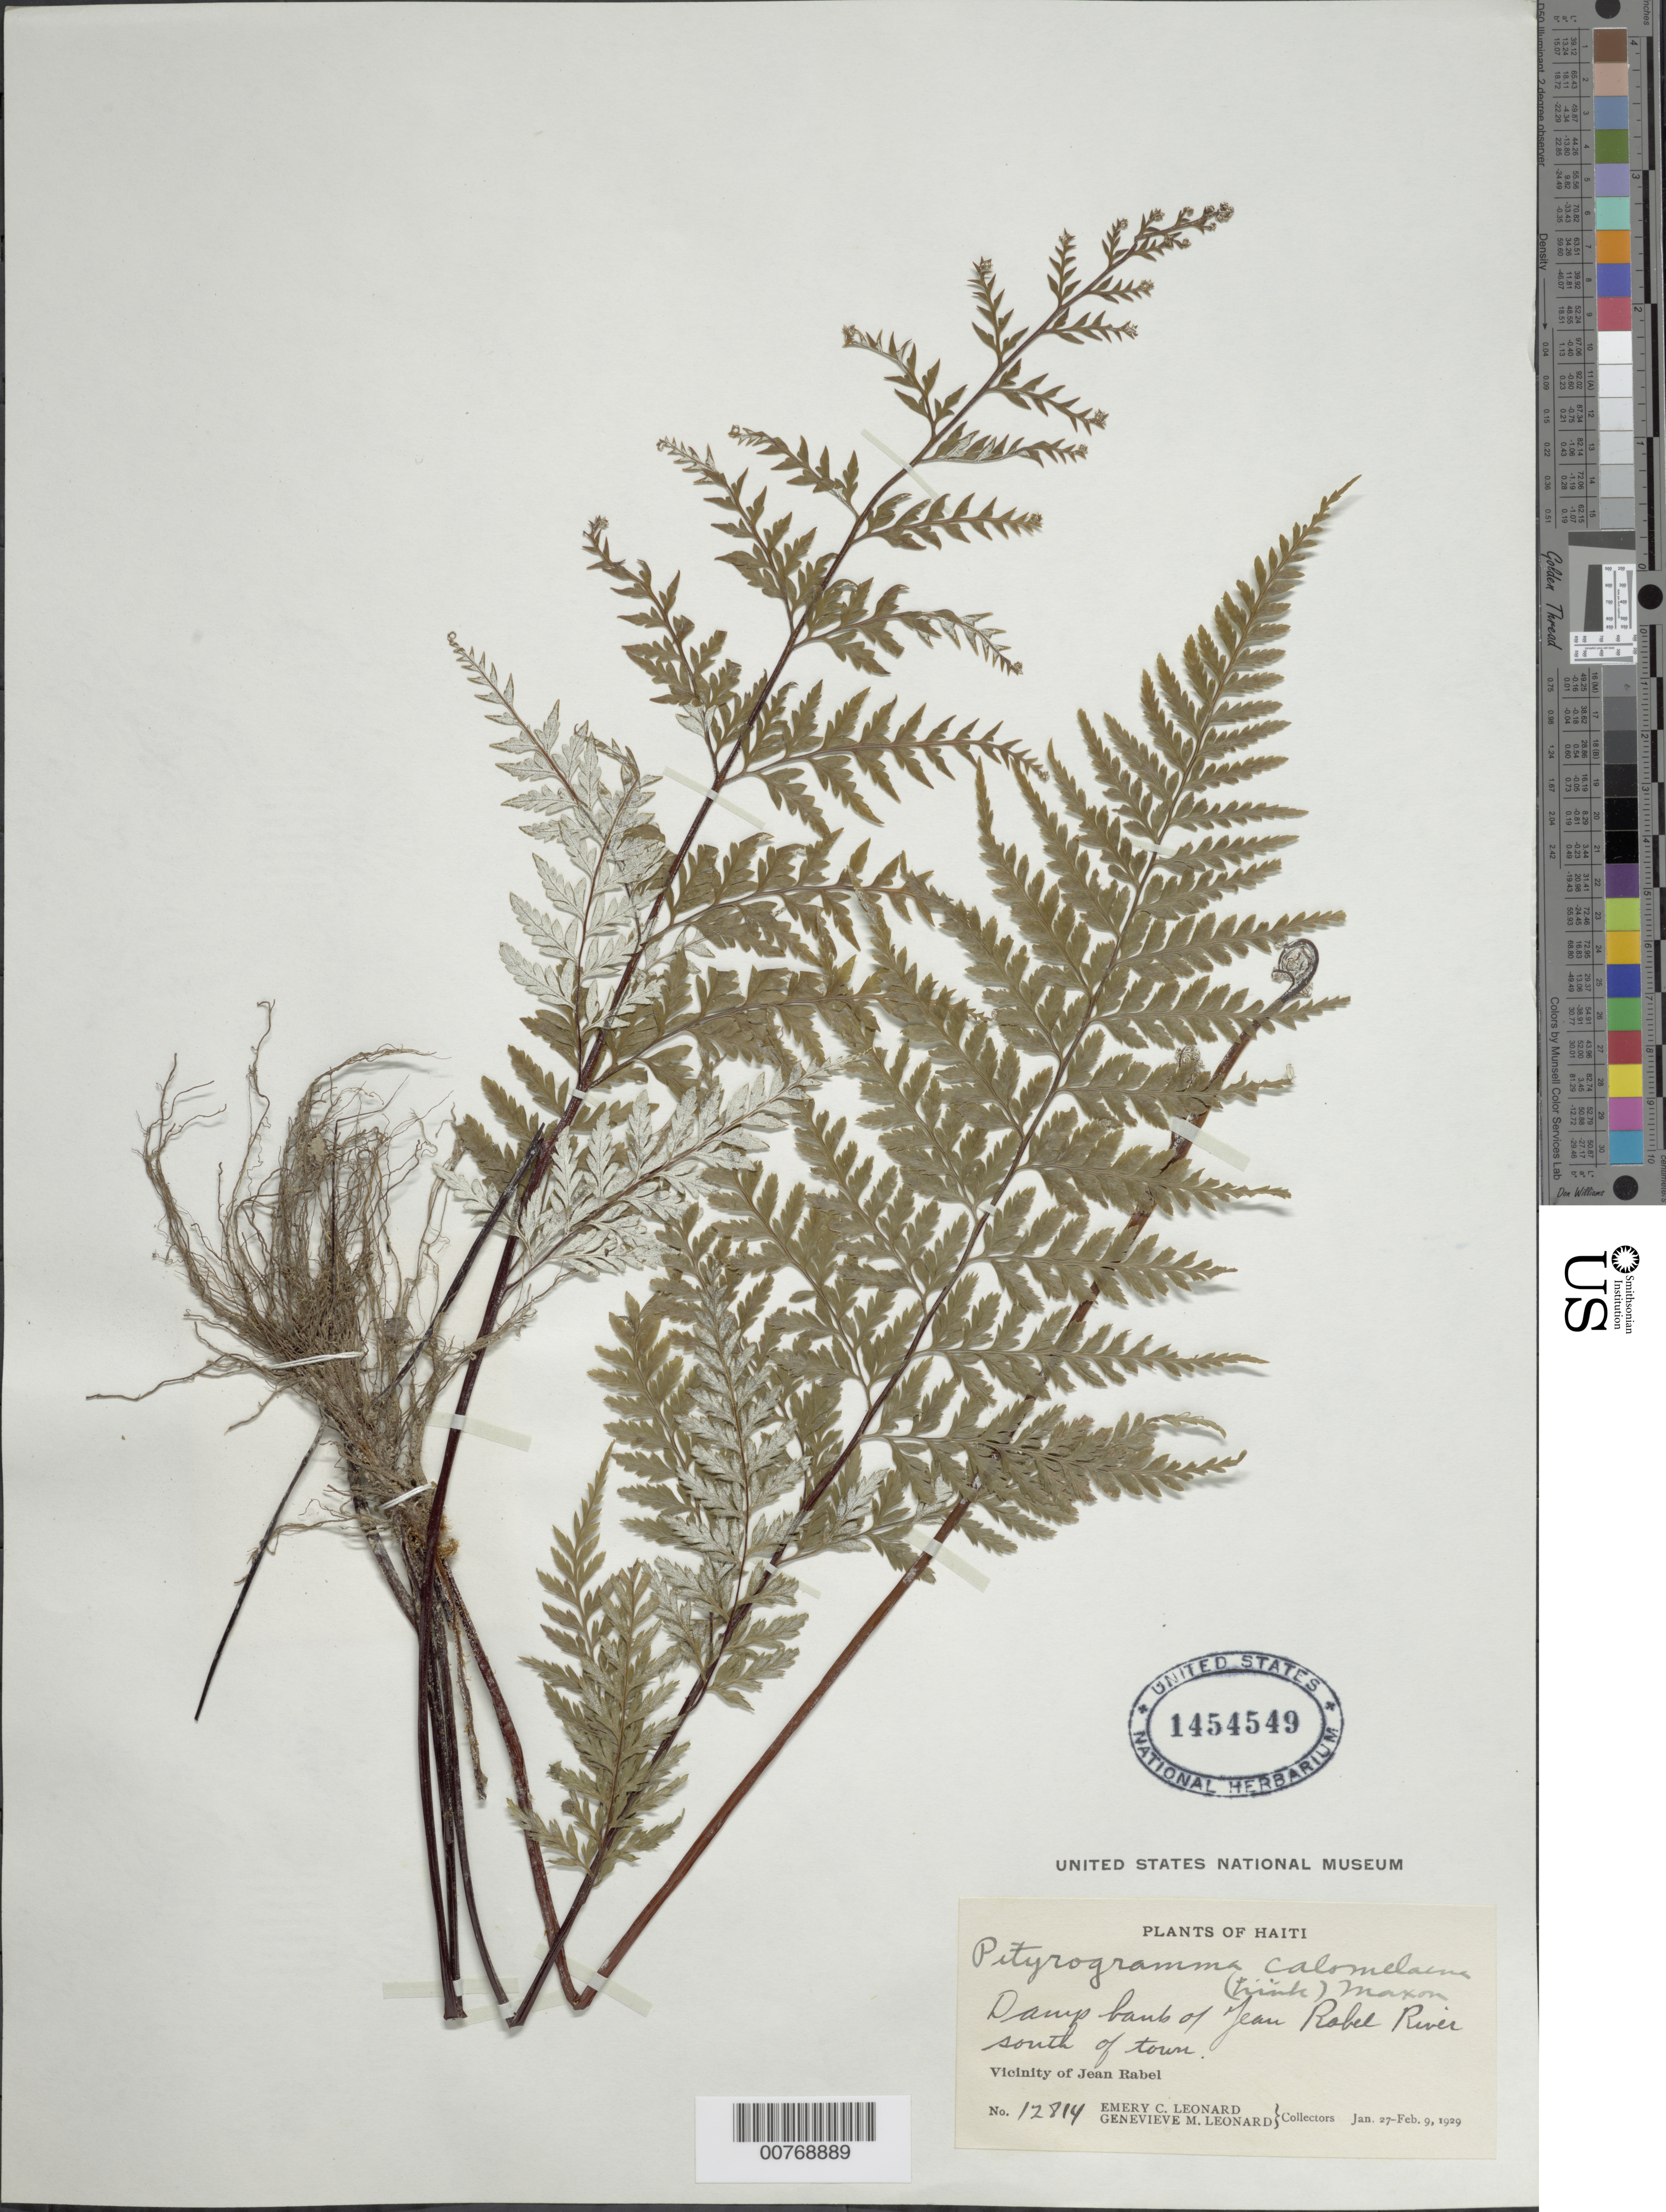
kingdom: Plantae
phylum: Tracheophyta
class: Polypodiopsida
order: Polypodiales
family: Pteridaceae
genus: Pityrogramma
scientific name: Pityrogramma calomelanos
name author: (L.) Link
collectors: E. C. Leonard & G. M. Leonard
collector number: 12814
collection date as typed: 27 Feb 1929 09 Feb 1929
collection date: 1929-02-09/1929-02-27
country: Haiti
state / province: Nord-Óuest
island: Hispaniola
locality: Vicinity of Jean Rabel, Jean Rabel River south of town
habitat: Damp bank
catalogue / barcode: US 1454549